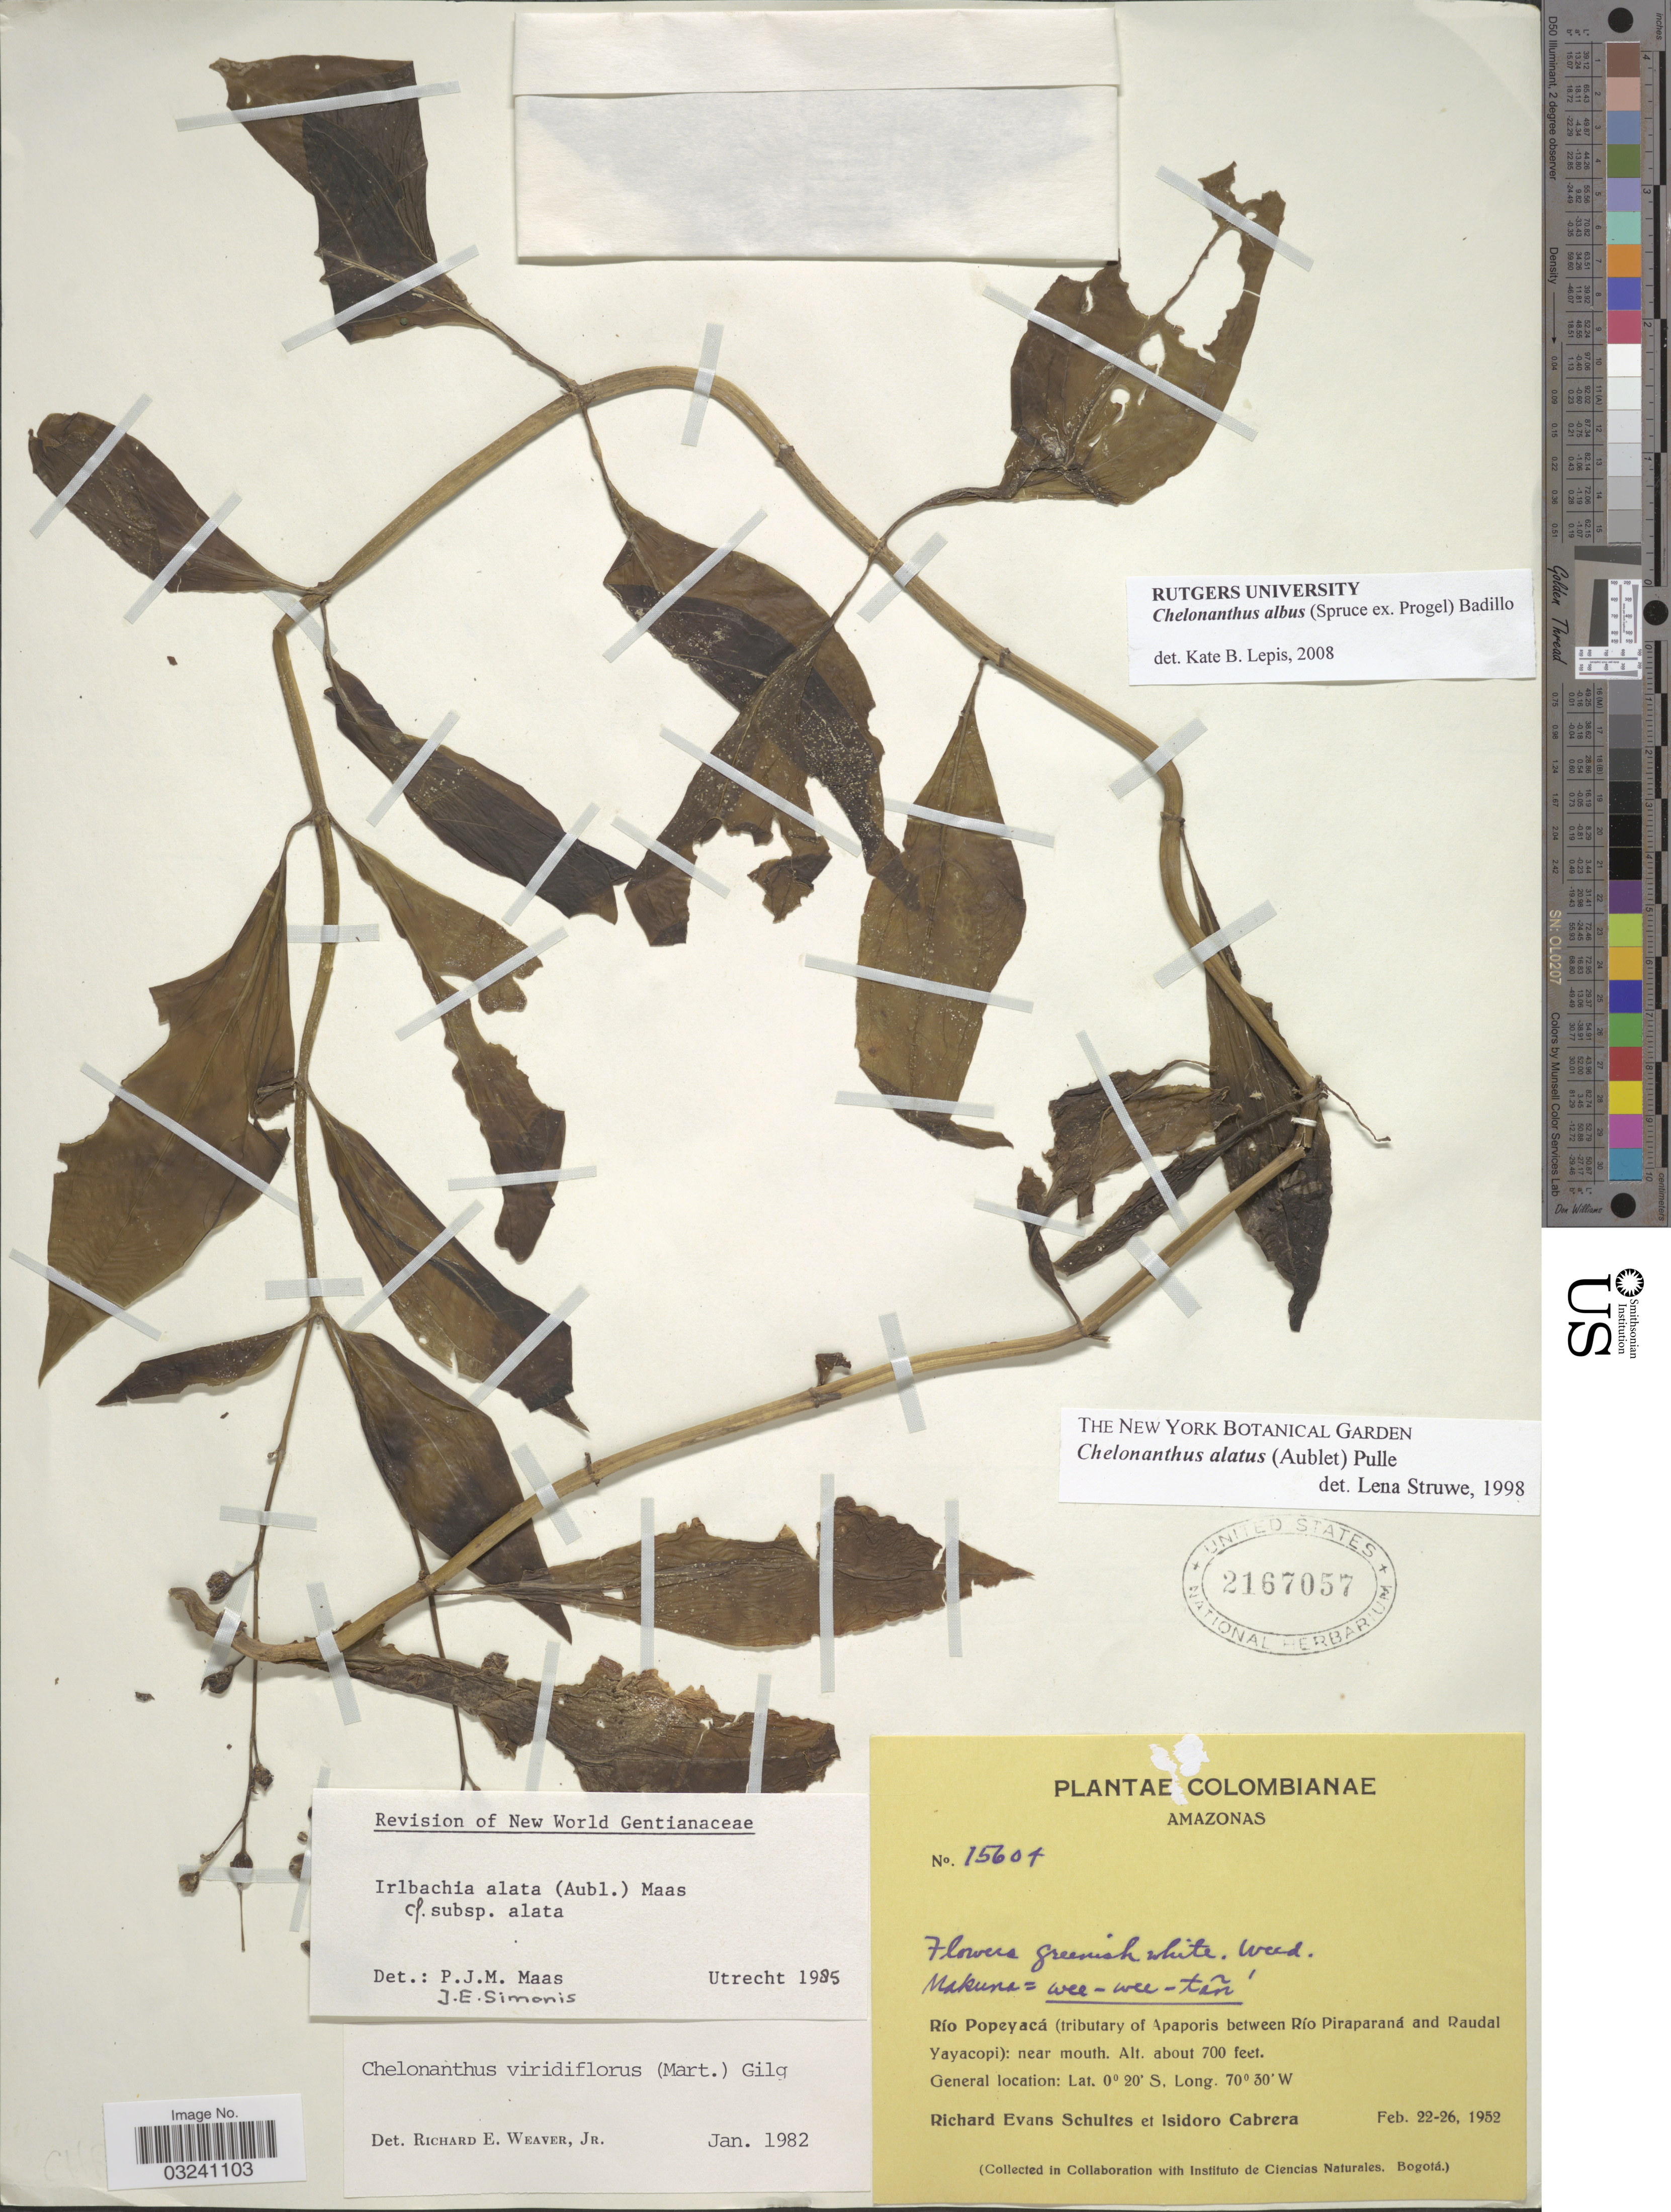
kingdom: Plantae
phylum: Tracheophyta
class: Magnoliopsida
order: Gentianales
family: Gentianaceae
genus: Chelonanthus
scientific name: Chelonanthus albus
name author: (Spruce ex Progel) V.M. Badillo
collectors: R. E. Schultes & I. Cabrera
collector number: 15604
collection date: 1952-02-22/1952-02-26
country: Colombia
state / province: Amazônas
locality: Río Popeyacá (tributary of Apaporis between Río Piraparaná and Raudal Yayacopi).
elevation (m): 213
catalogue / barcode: US 2167057